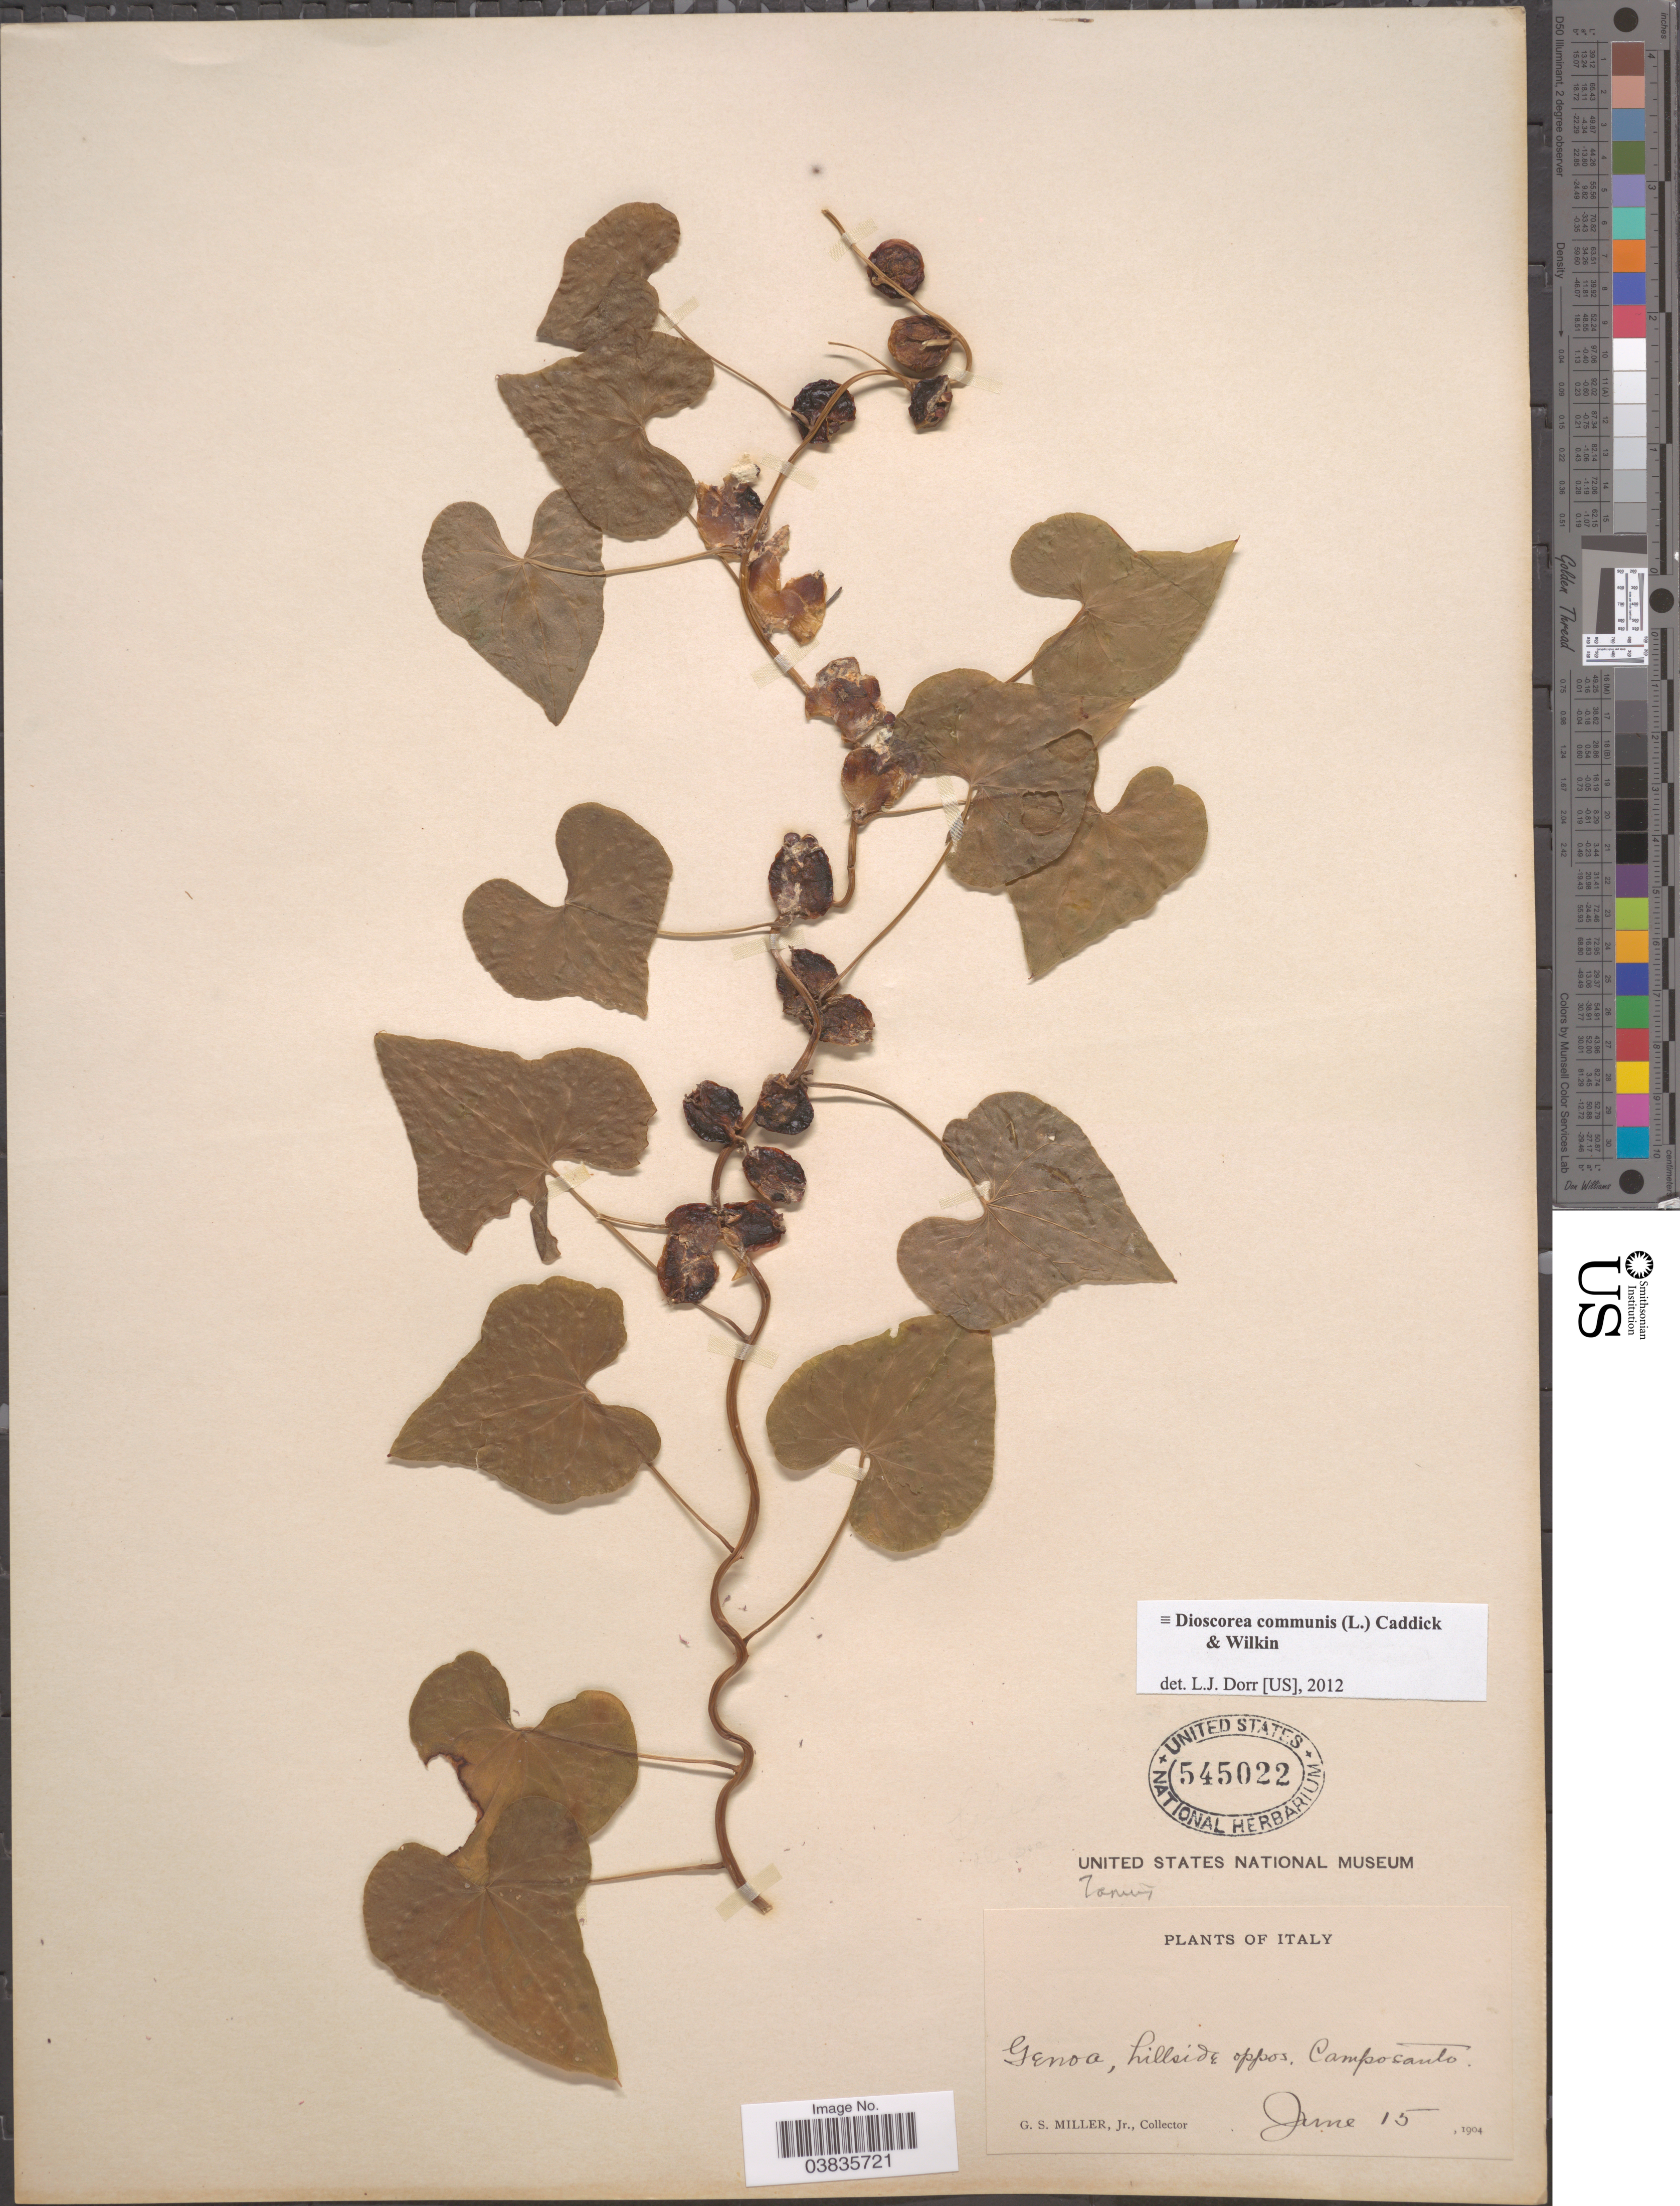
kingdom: Plantae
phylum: Tracheophyta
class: Liliopsida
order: Dioscoreales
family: Dioscoreaceae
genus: Dioscorea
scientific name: Dioscorea communis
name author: (L.) Caddick & Wilkin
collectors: G. S. Miller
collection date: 1904-06-15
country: Italy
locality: Genoa, hillside oppos. Camposanto.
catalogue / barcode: US 545022